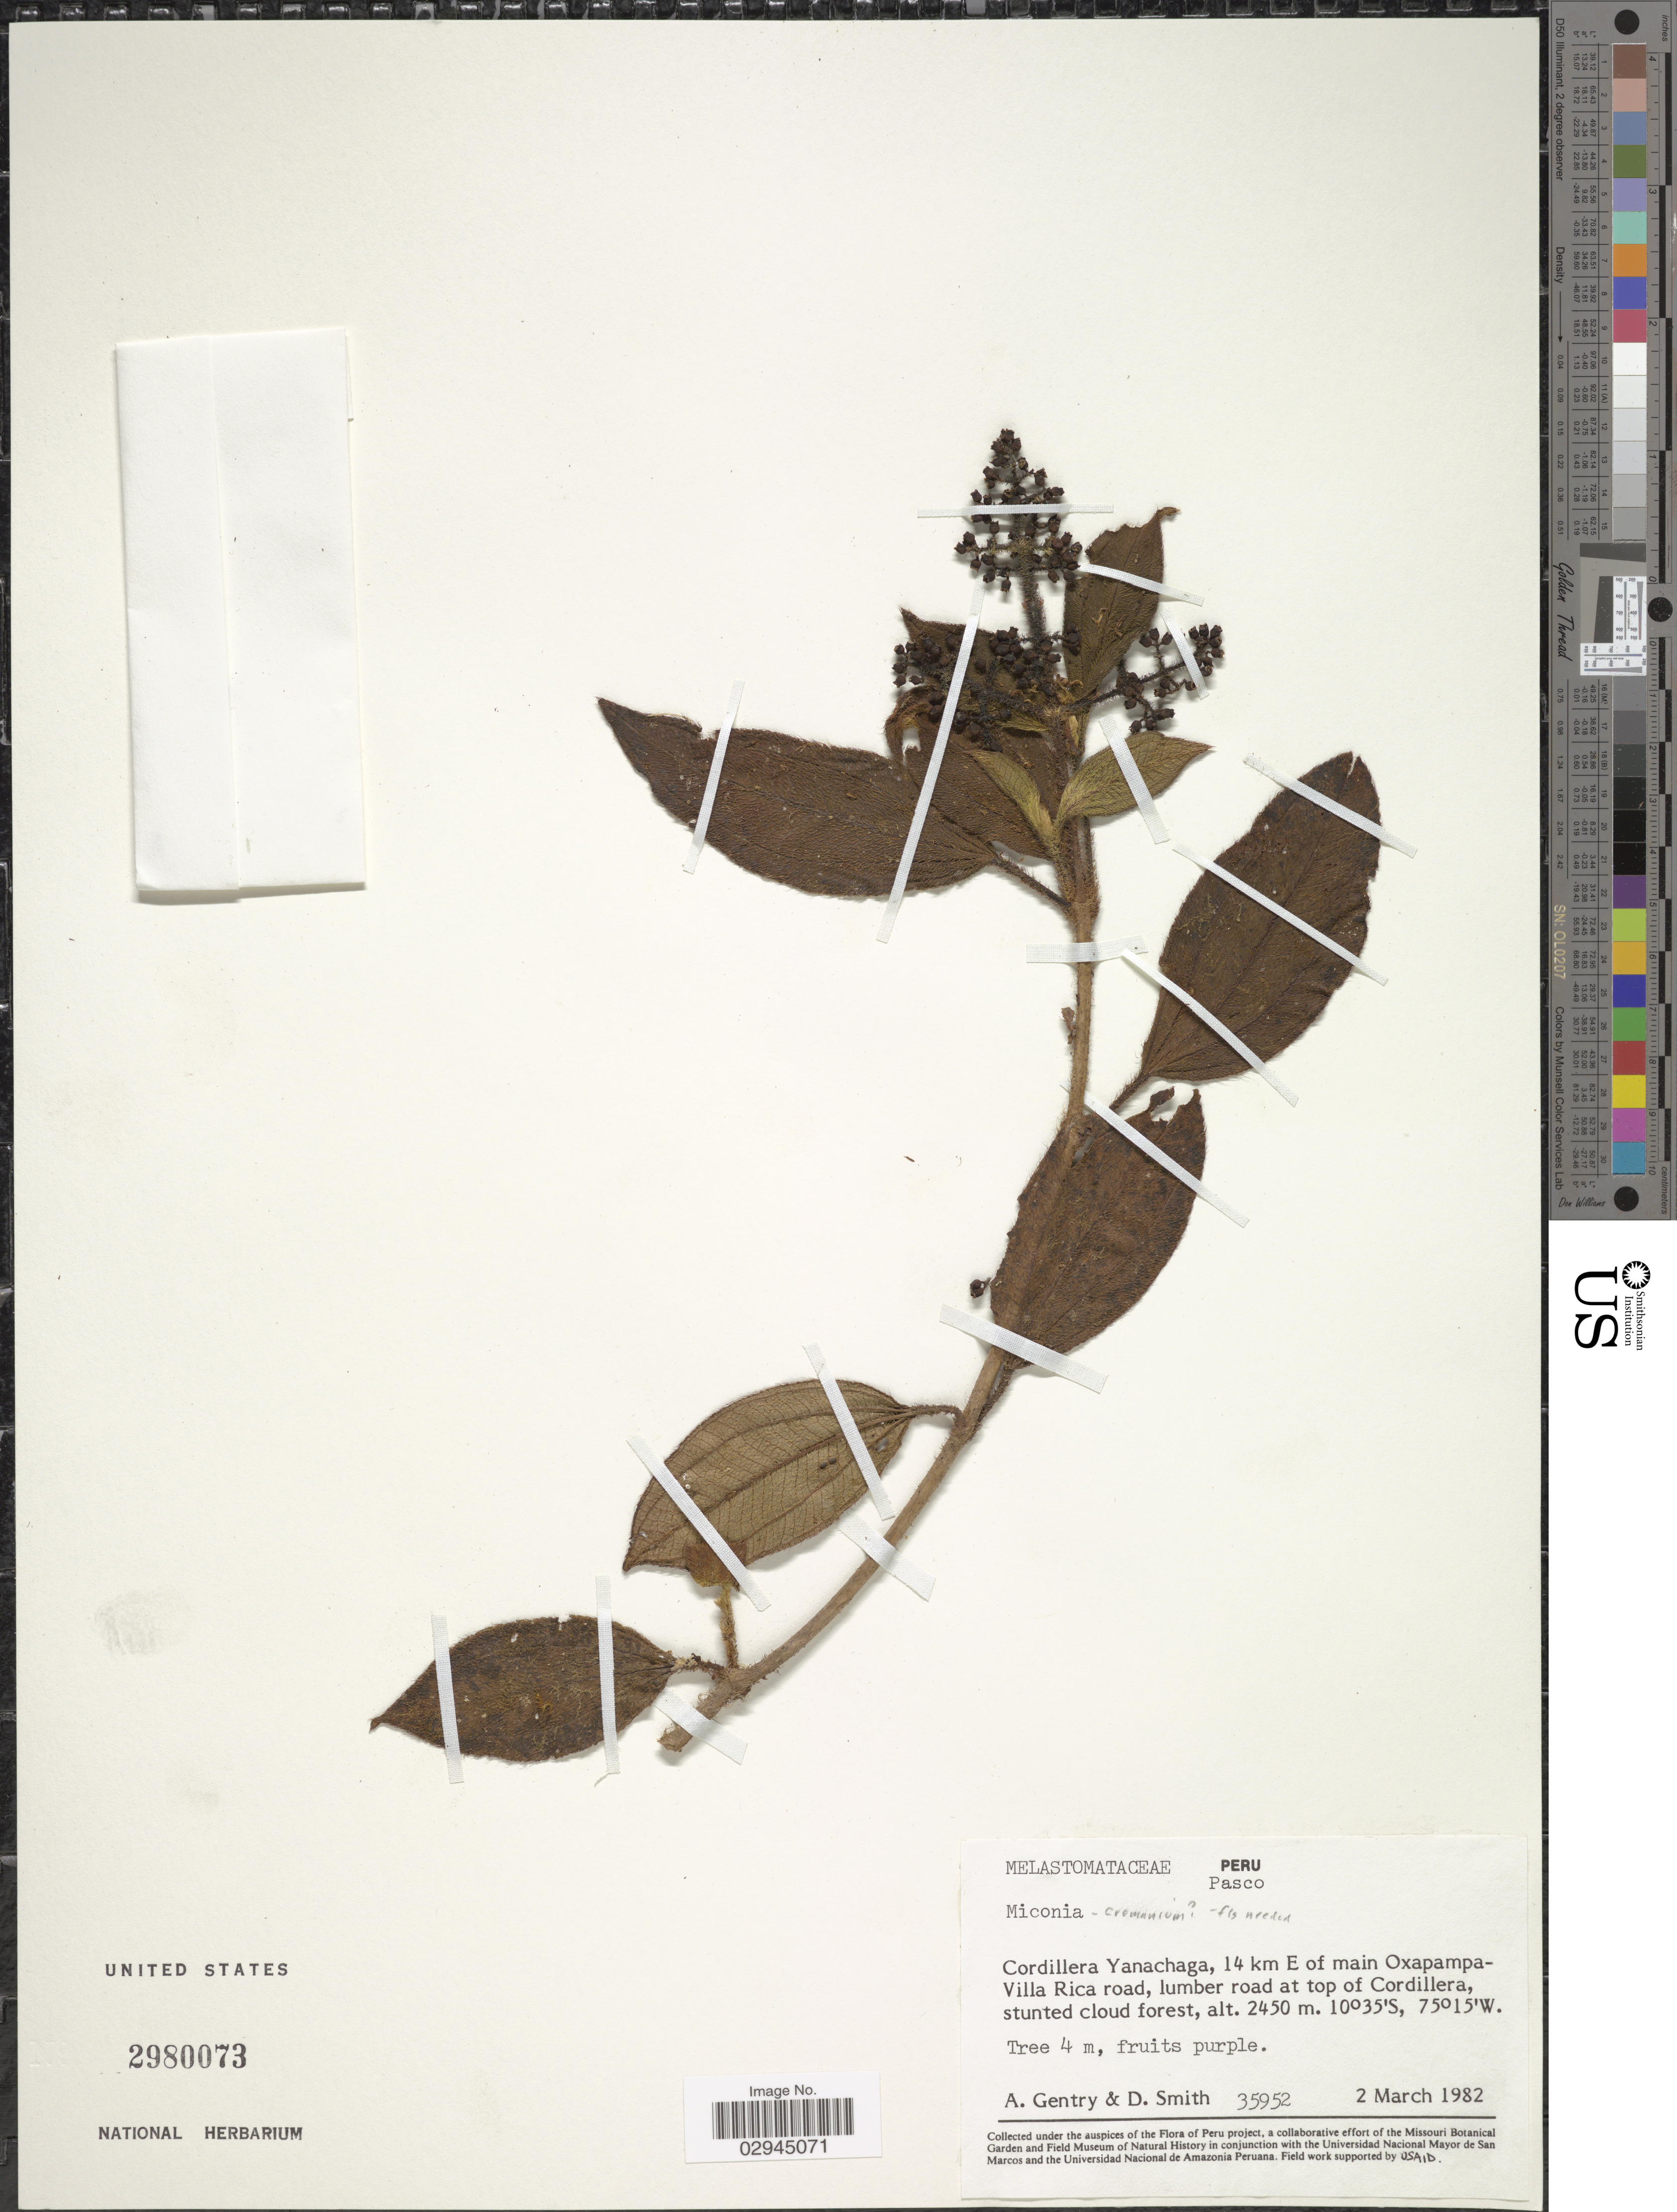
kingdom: Plantae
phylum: Tracheophyta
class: Magnoliopsida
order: Myrtales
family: Melastomataceae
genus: Miconia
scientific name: Miconia sp.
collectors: A. H. Gentry & D. Smith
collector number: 35952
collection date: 1982-03-02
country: Peru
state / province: Pasco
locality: Cordillera Yanachaga, 14 km E of main Oxapampa-Villa Rica road, lumber road at top of Cordillera.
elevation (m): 2450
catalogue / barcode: US 2980073